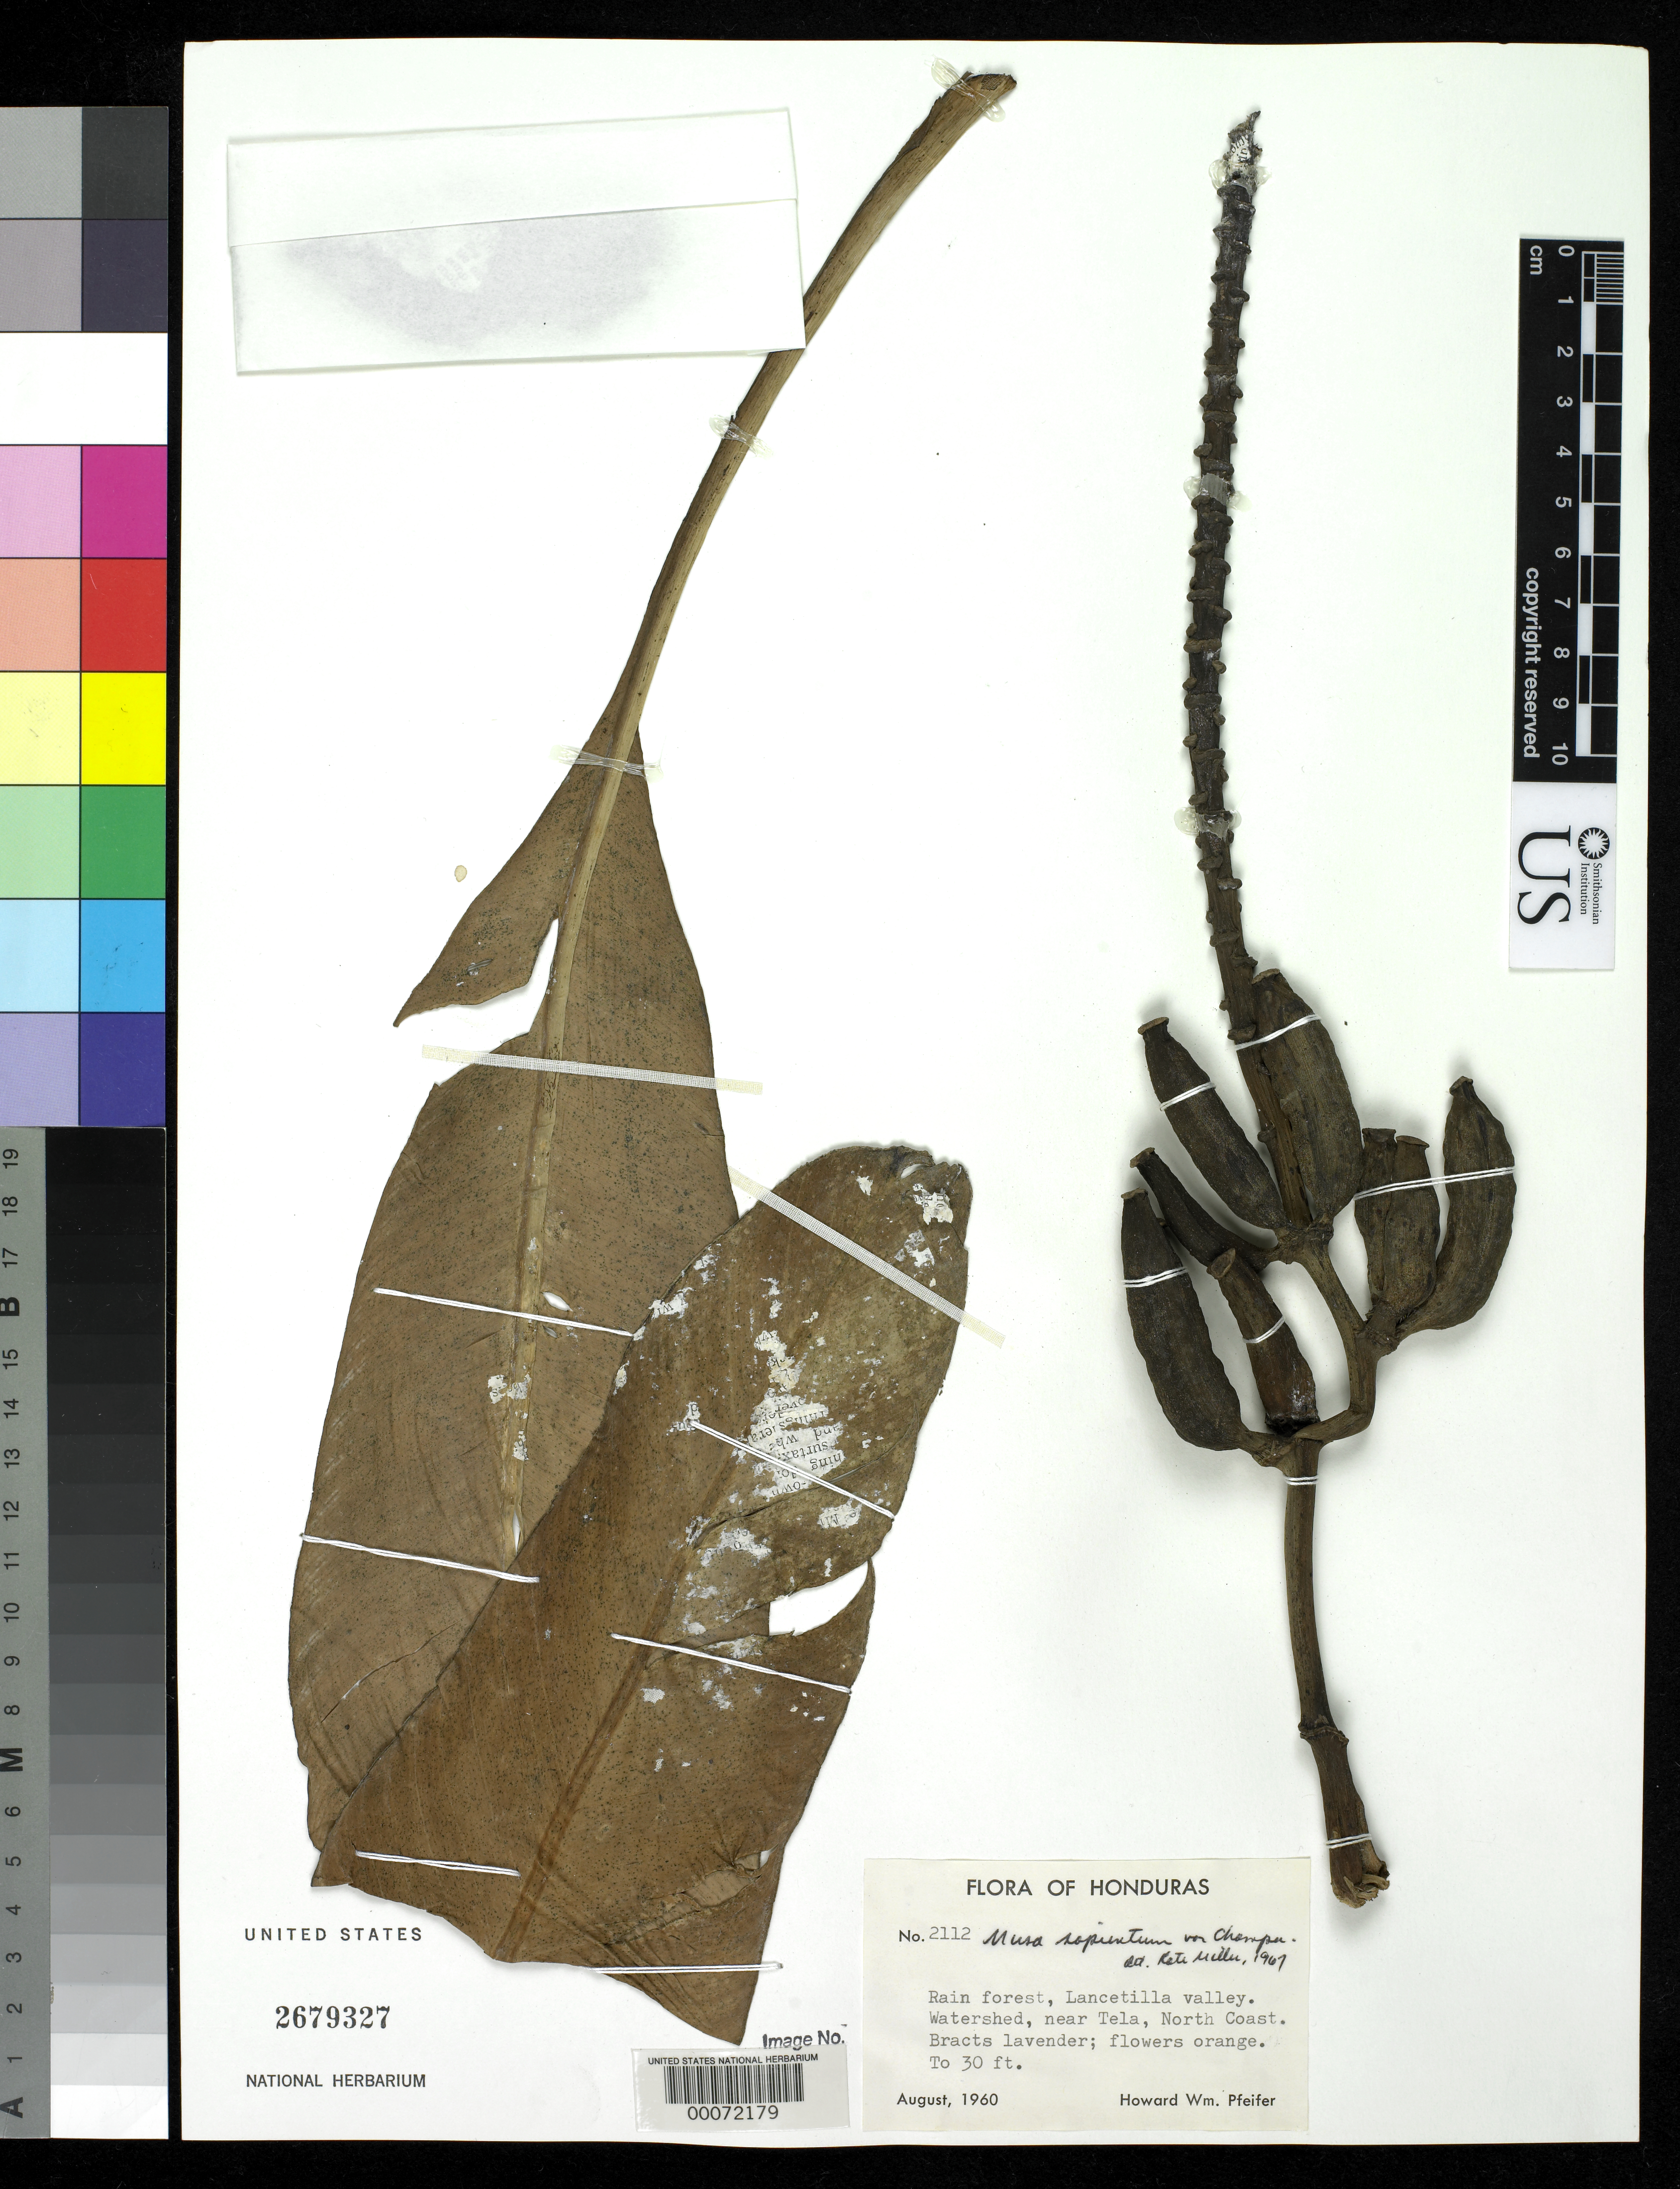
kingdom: Plantae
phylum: Tracheophyta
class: Liliopsida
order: Zingiberales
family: Musaceae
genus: Musa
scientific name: Musa x sapientum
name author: L.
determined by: Miller, K.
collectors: H. W. Pfeifer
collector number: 2112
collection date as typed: Aug 1960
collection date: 1960-08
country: Honduras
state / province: Atlántida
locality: Lancetilla Valley, near Tela, north coast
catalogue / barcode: US 2679327